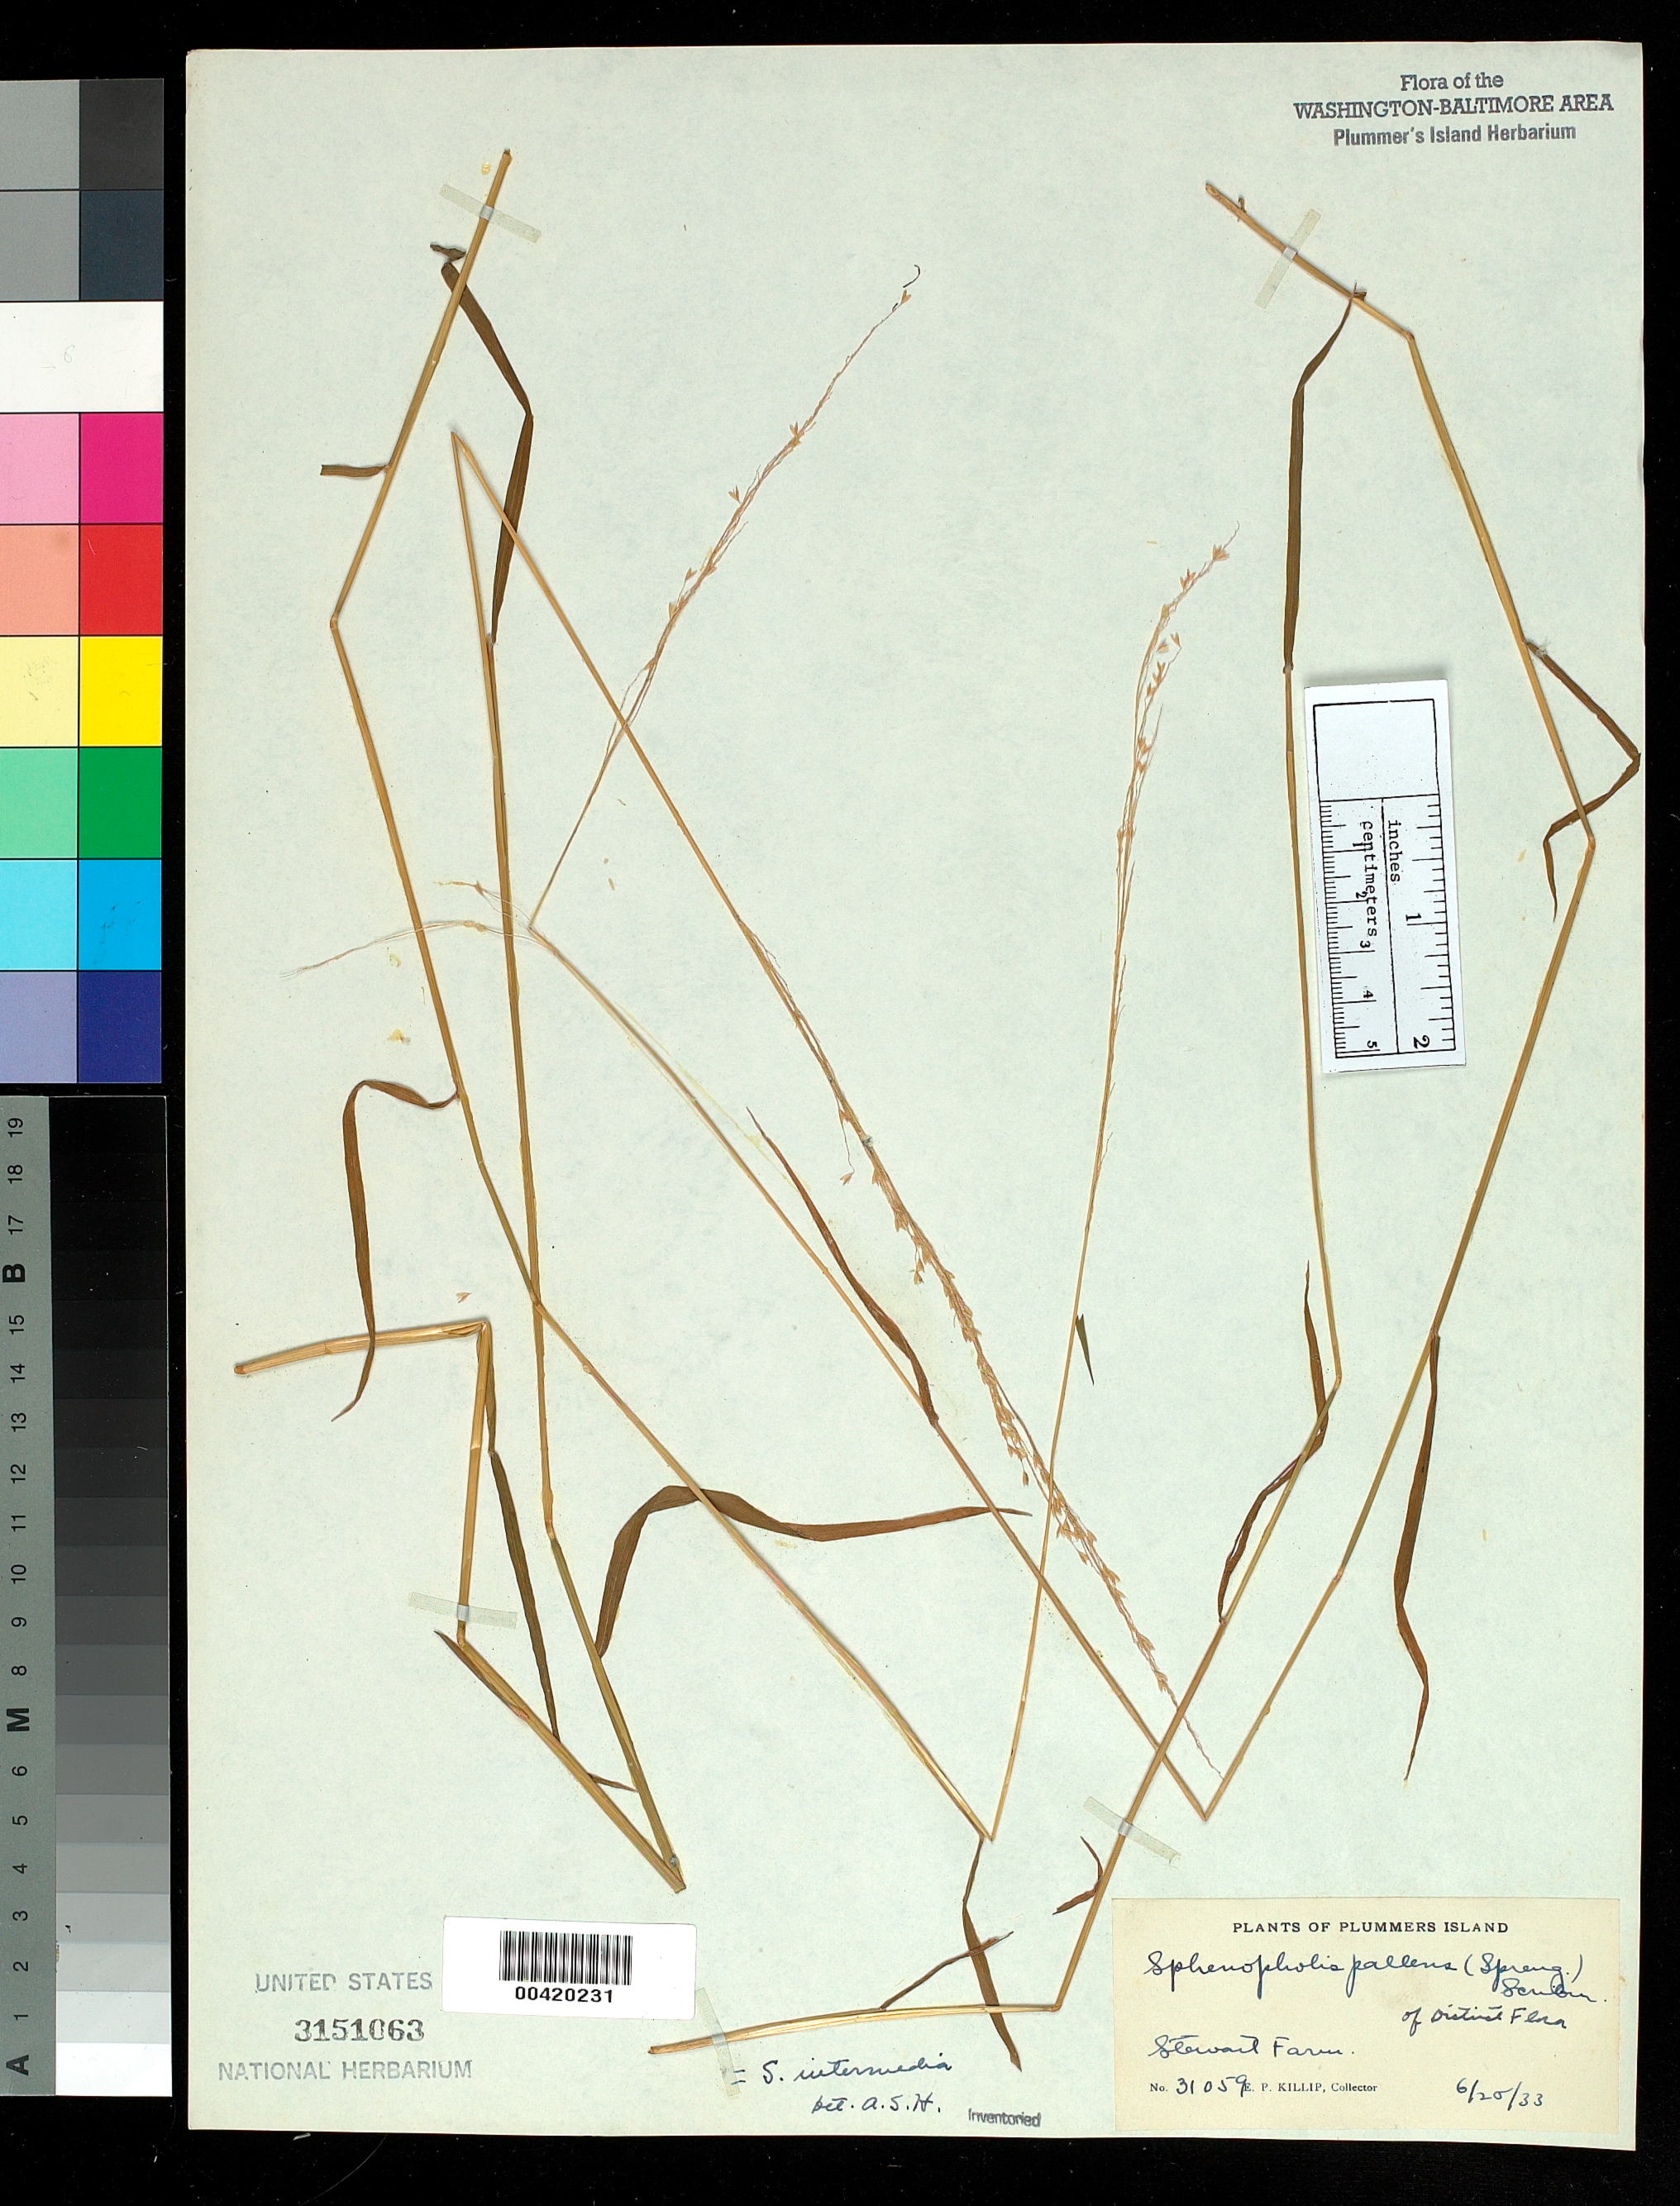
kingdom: Plantae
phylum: Tracheophyta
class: Liliopsida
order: Poales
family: Poaceae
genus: Sphenopholis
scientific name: Sphenopholis intermedia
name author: (Rydb.) Rydb.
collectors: E. P. Killip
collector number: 31059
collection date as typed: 20 Jun 1933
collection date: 1933-06-20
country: United States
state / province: Maryland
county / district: Montgomery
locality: Plummer's Island; mainland, Stewart Farm C. & O. Canal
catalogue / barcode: US 3151063